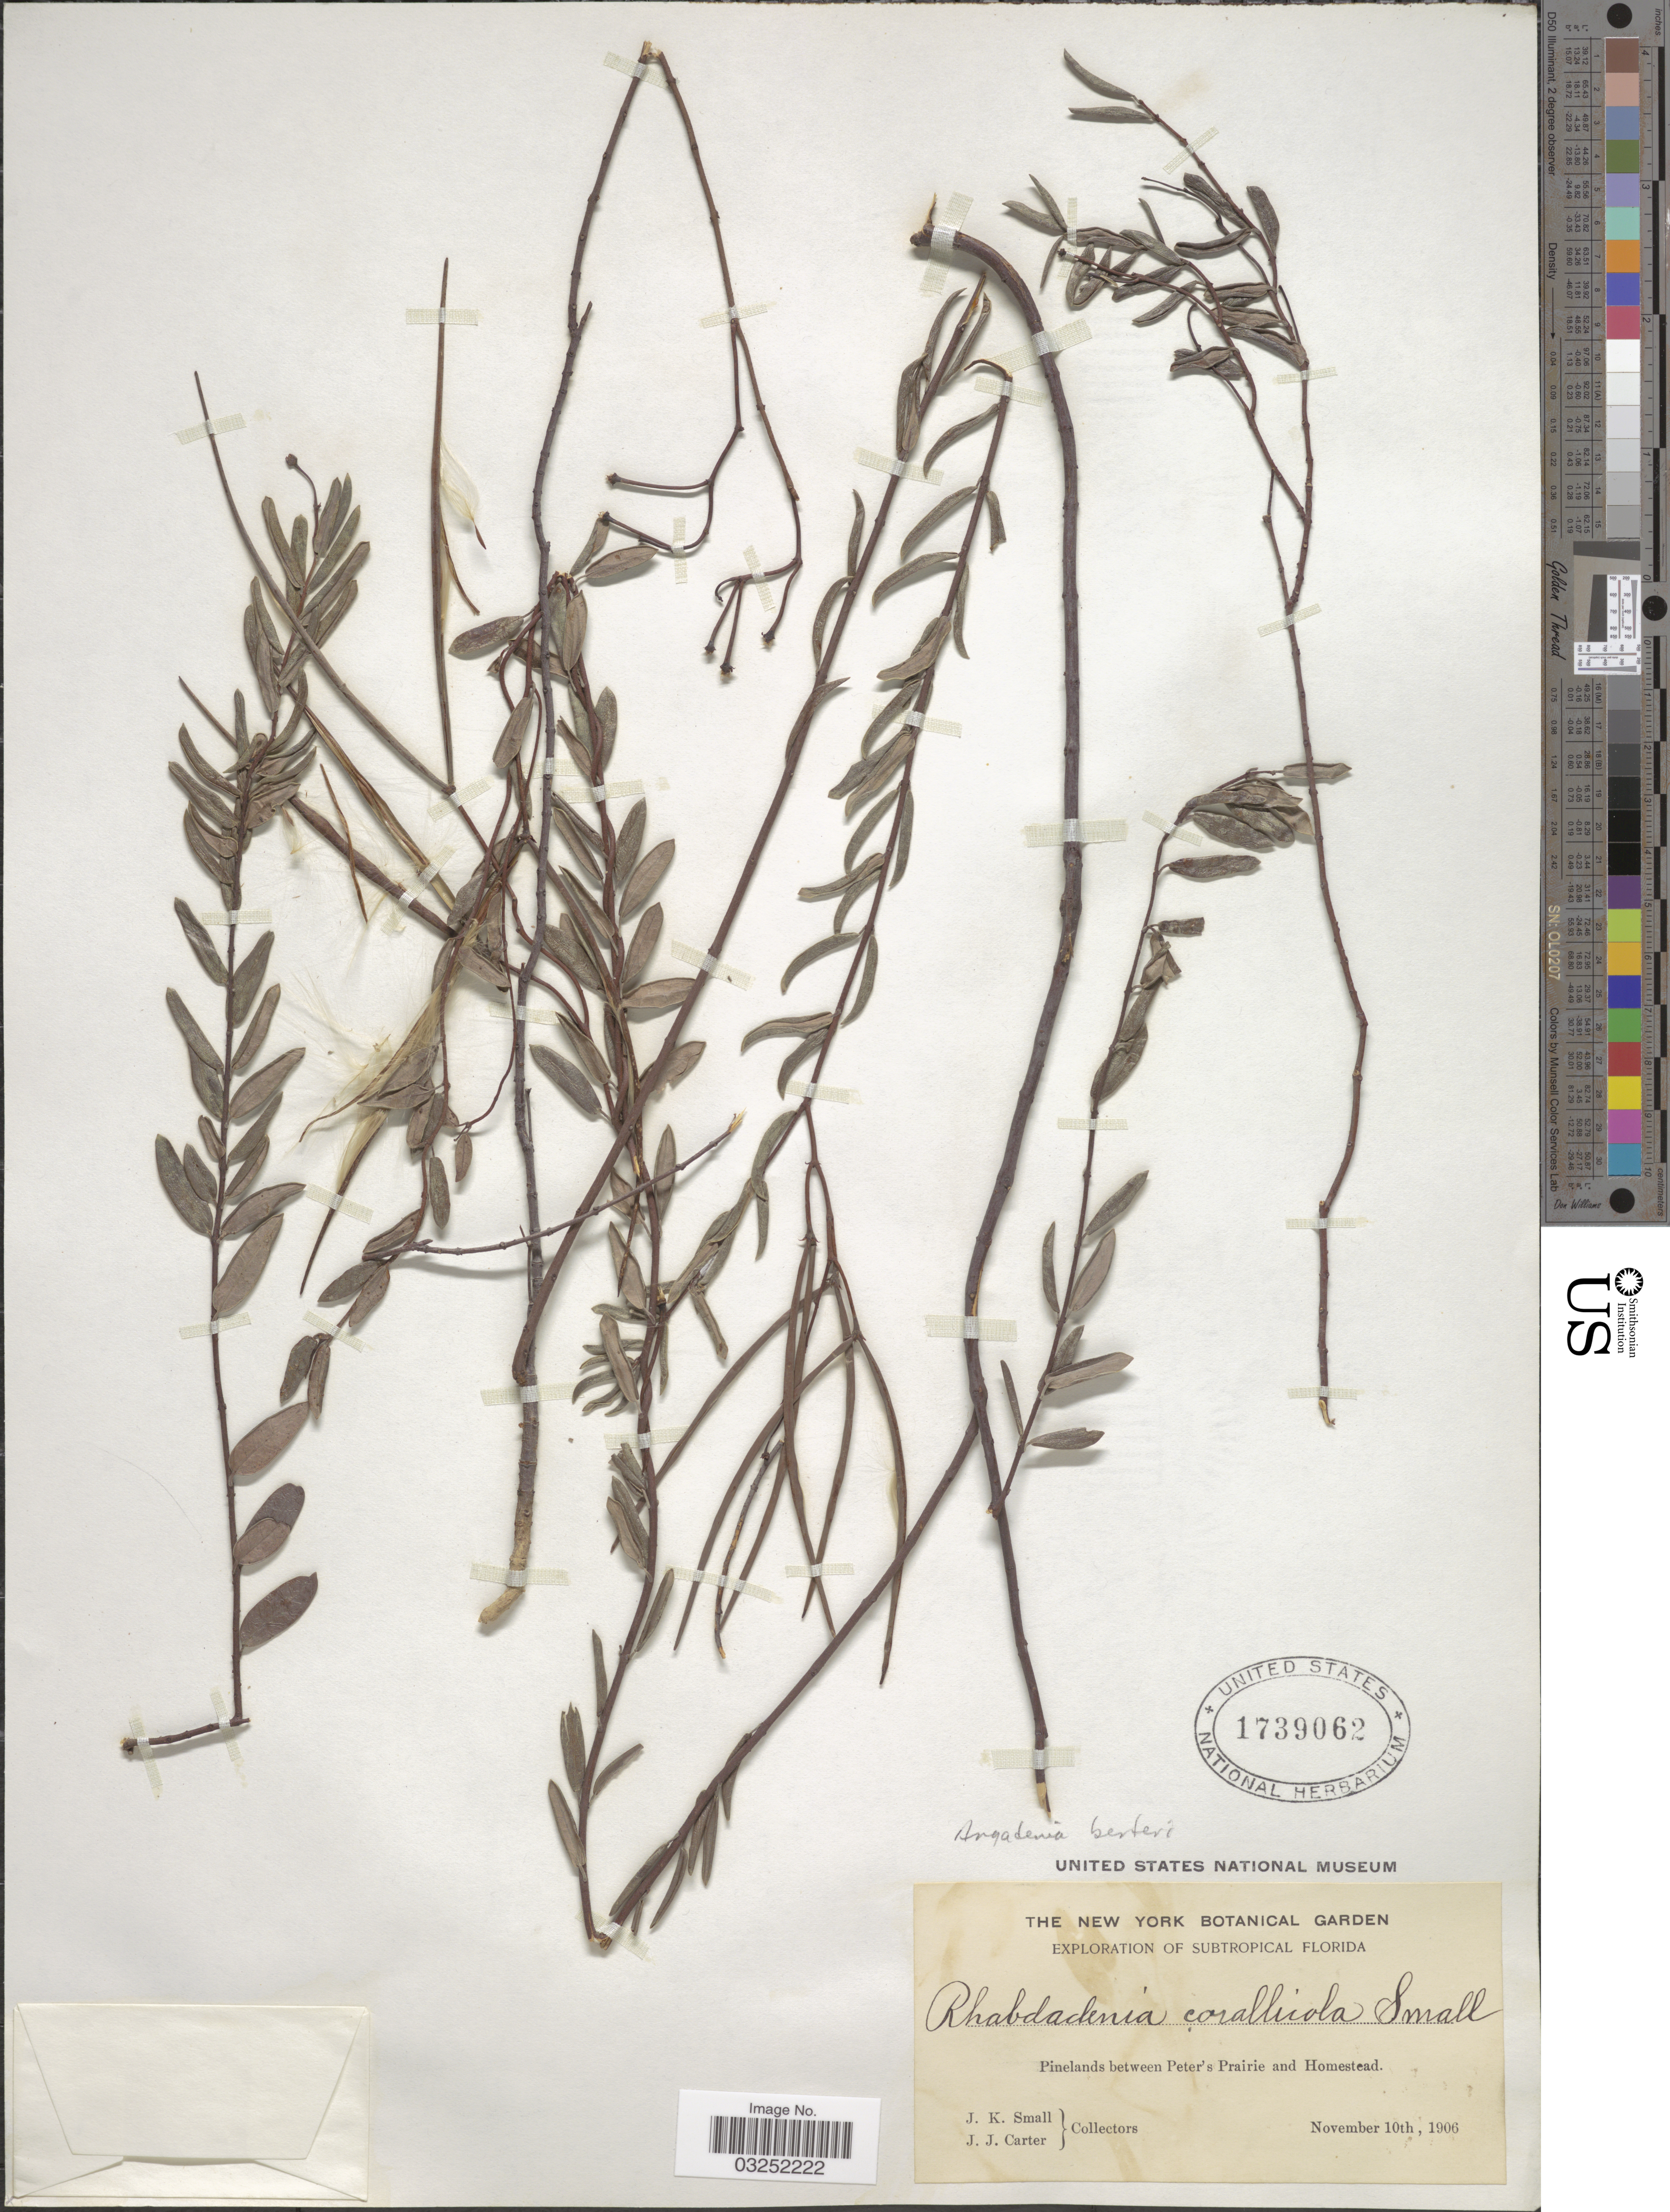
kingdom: Plantae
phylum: Tracheophyta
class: Magnoliopsida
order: Gentianales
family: Apocynaceae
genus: Angadenia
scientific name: Angadenia berteroi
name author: (A. DC.) Miers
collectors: J. K. Small & J. Carter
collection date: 1906-11-10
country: United States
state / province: Florida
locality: Subtropical Florida, Pinelands between Peter's Prairie and Homestead.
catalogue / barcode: US 1739062